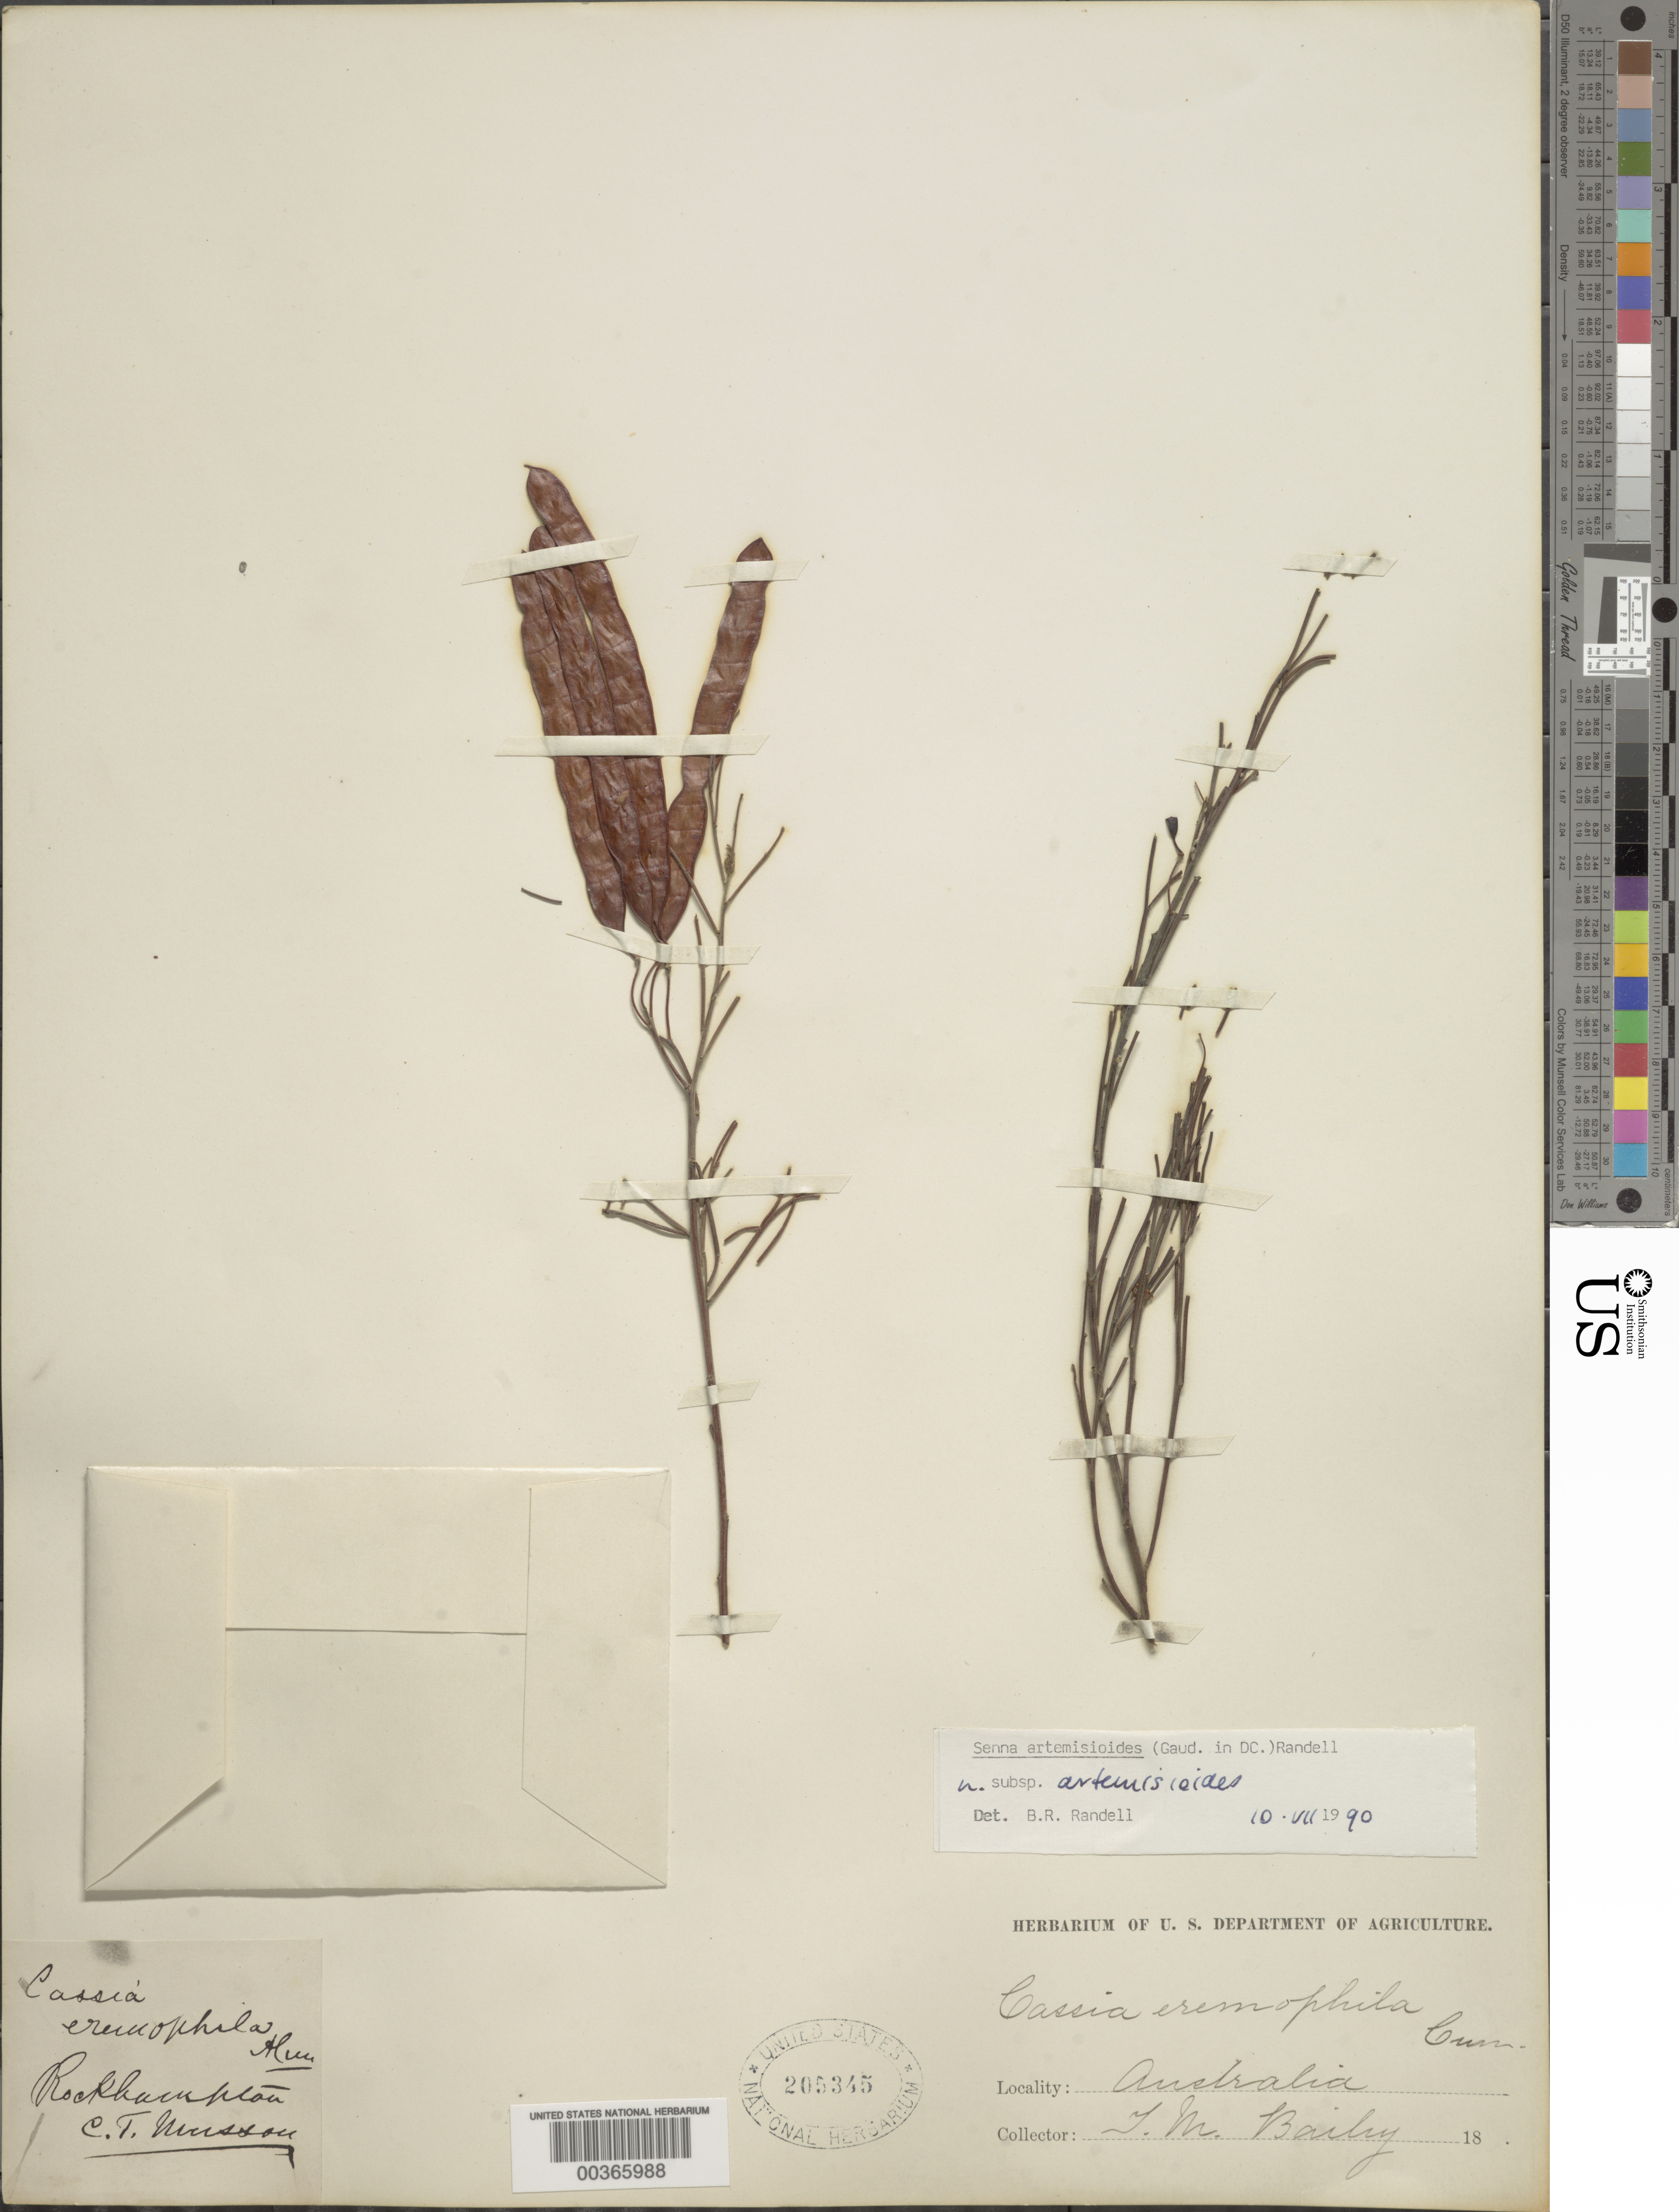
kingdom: Plantae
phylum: Tracheophyta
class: Magnoliopsida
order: Fabales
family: Fabaceae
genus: Senna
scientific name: Senna artemisioides subsp. artemisioides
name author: (Gaudich. ex DC.) Randell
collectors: T. M. Bailey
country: Australia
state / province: Queensland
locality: Rockhampton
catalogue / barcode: US 205345